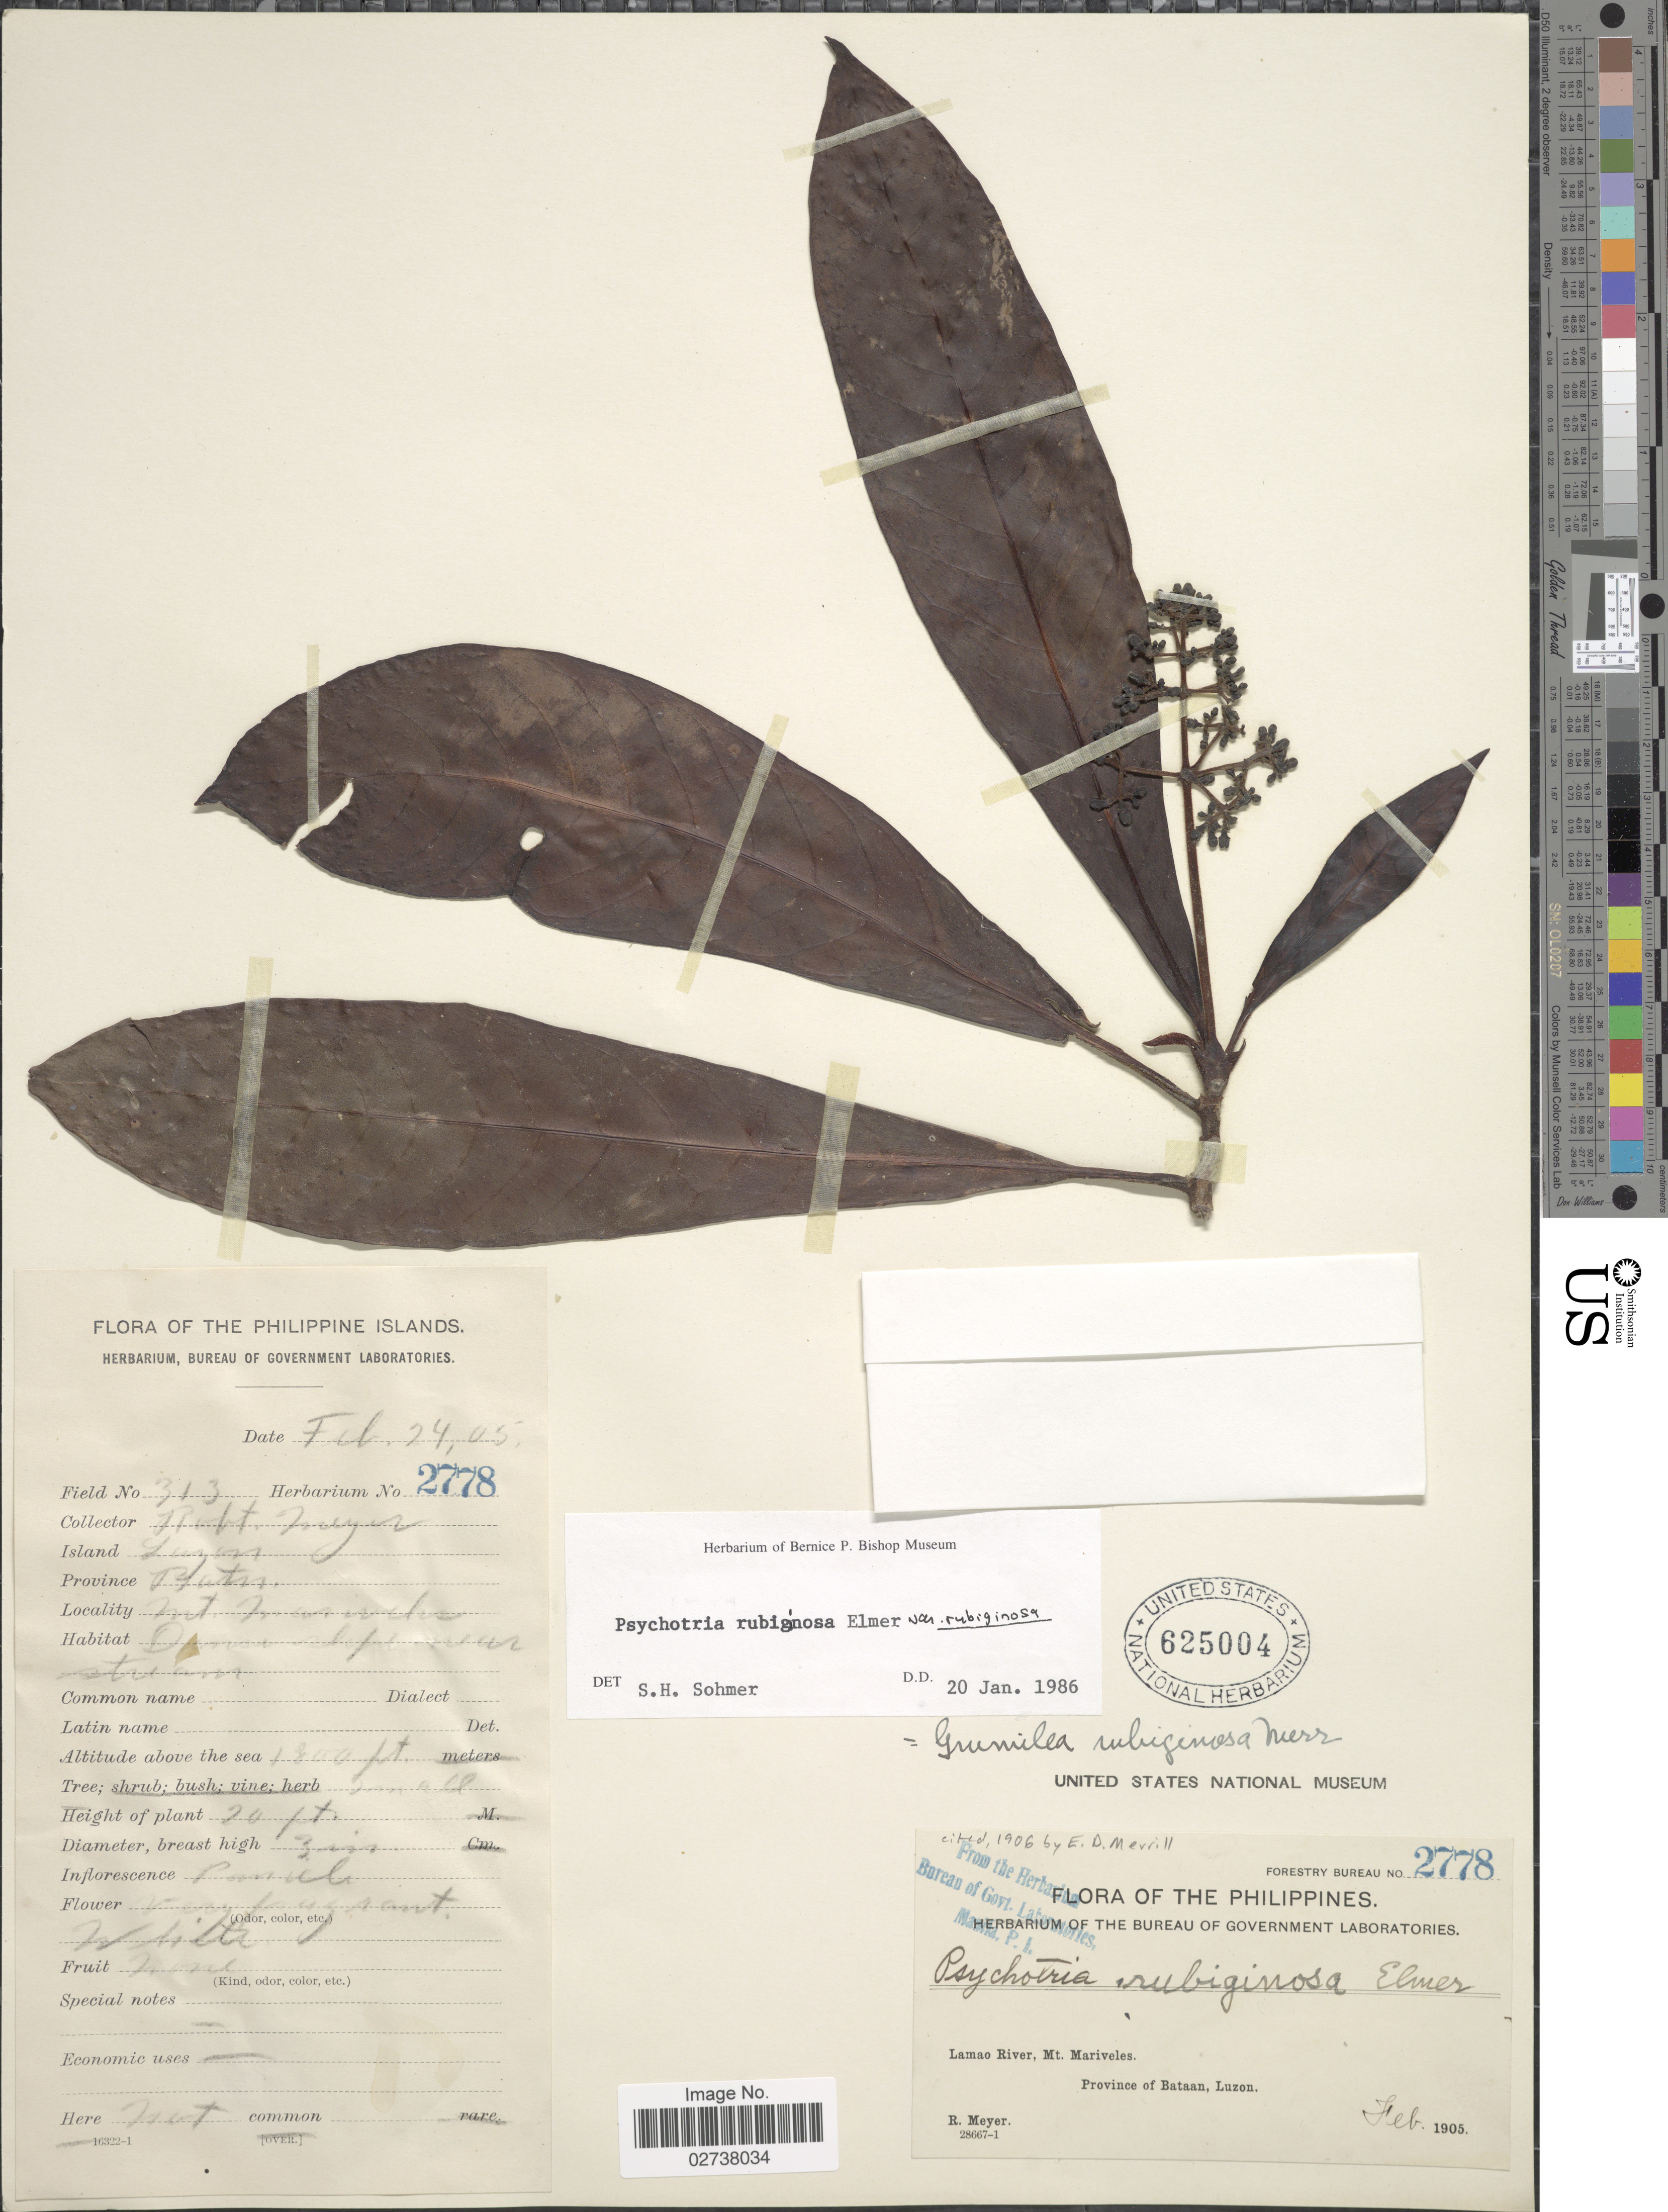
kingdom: Plantae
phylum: Tracheophyta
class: Magnoliopsida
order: Gentianales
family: Rubiaceae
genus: Psychotria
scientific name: Psychotria rubiginosa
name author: Elmer ex Merr.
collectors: R. Meyer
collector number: Forestry Bureau 2778/313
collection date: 1905-02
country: Philippines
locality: Lamao River, Mt. Rivales. Province of Bataan, Luzon.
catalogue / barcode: US 625004